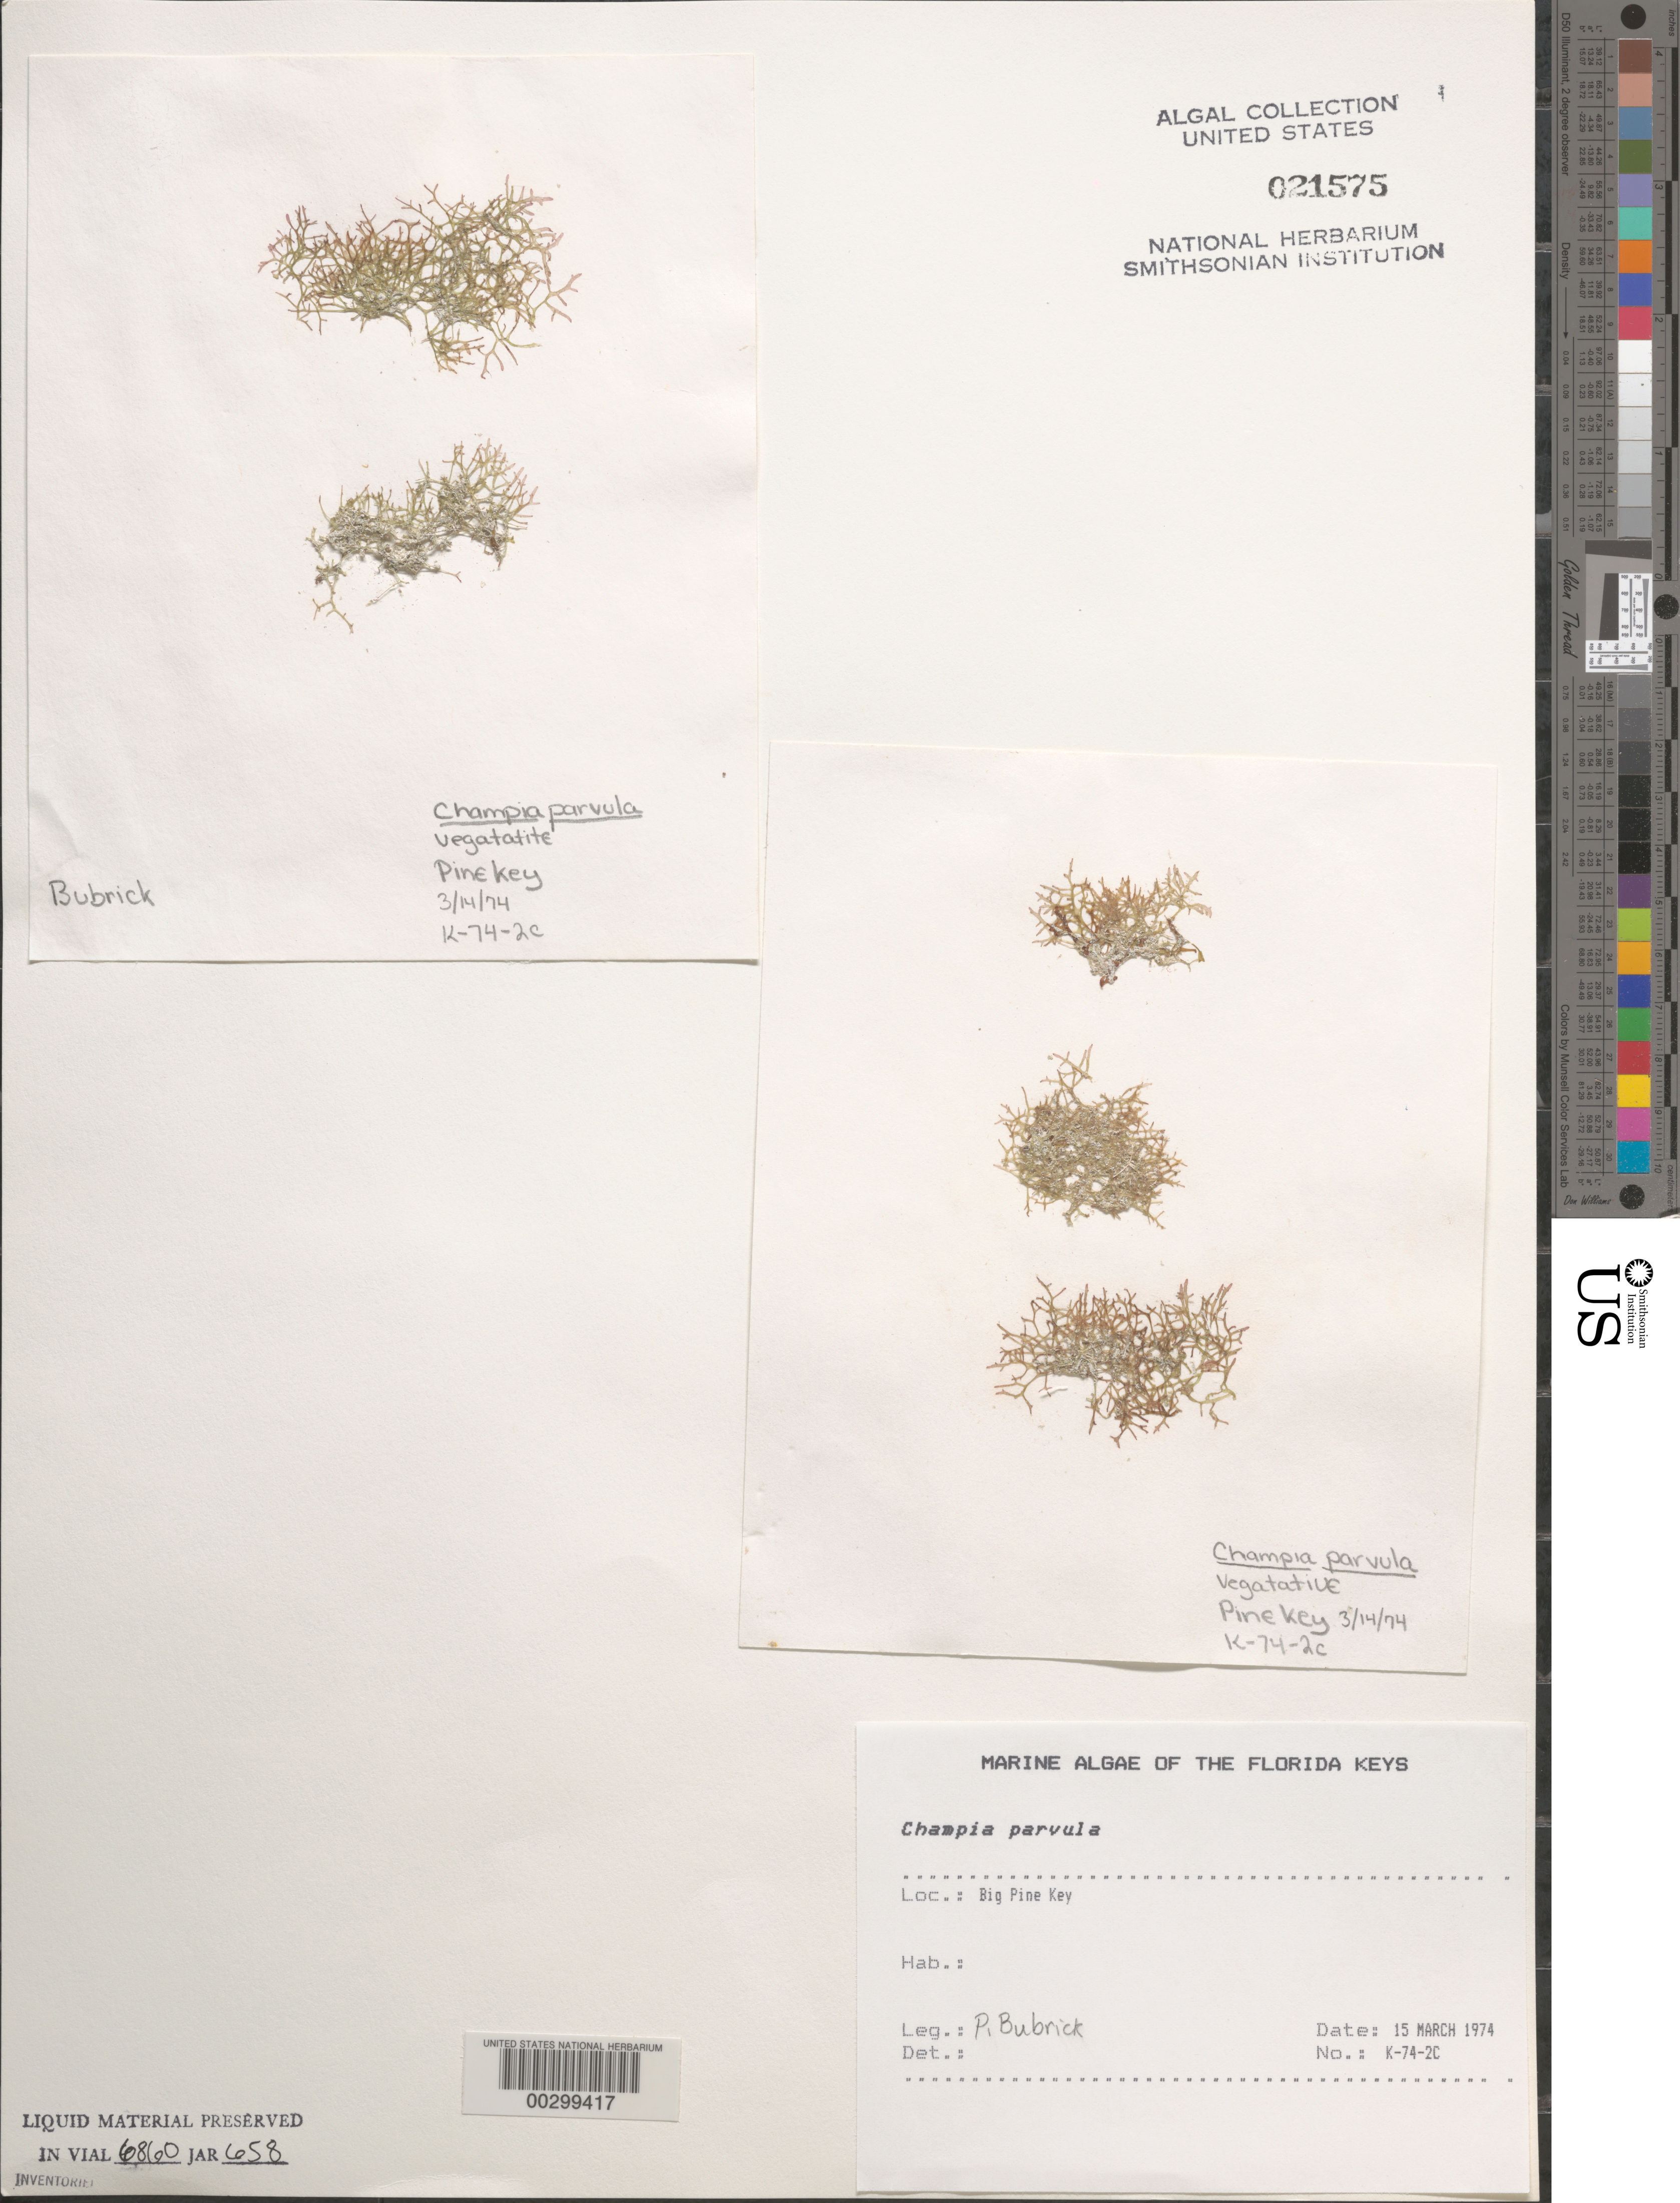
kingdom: Plantae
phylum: Rhodophyta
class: Florideophyceae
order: Rhodymeniales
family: Champiaceae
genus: Champia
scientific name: Champia parvula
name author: (C. Agardh) Harv.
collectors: P. Bubrick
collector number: K-74-2c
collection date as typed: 15 Mar 1974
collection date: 1974-03-15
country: United States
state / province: Florida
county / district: Monroe County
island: Big Pine Key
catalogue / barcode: US 21575